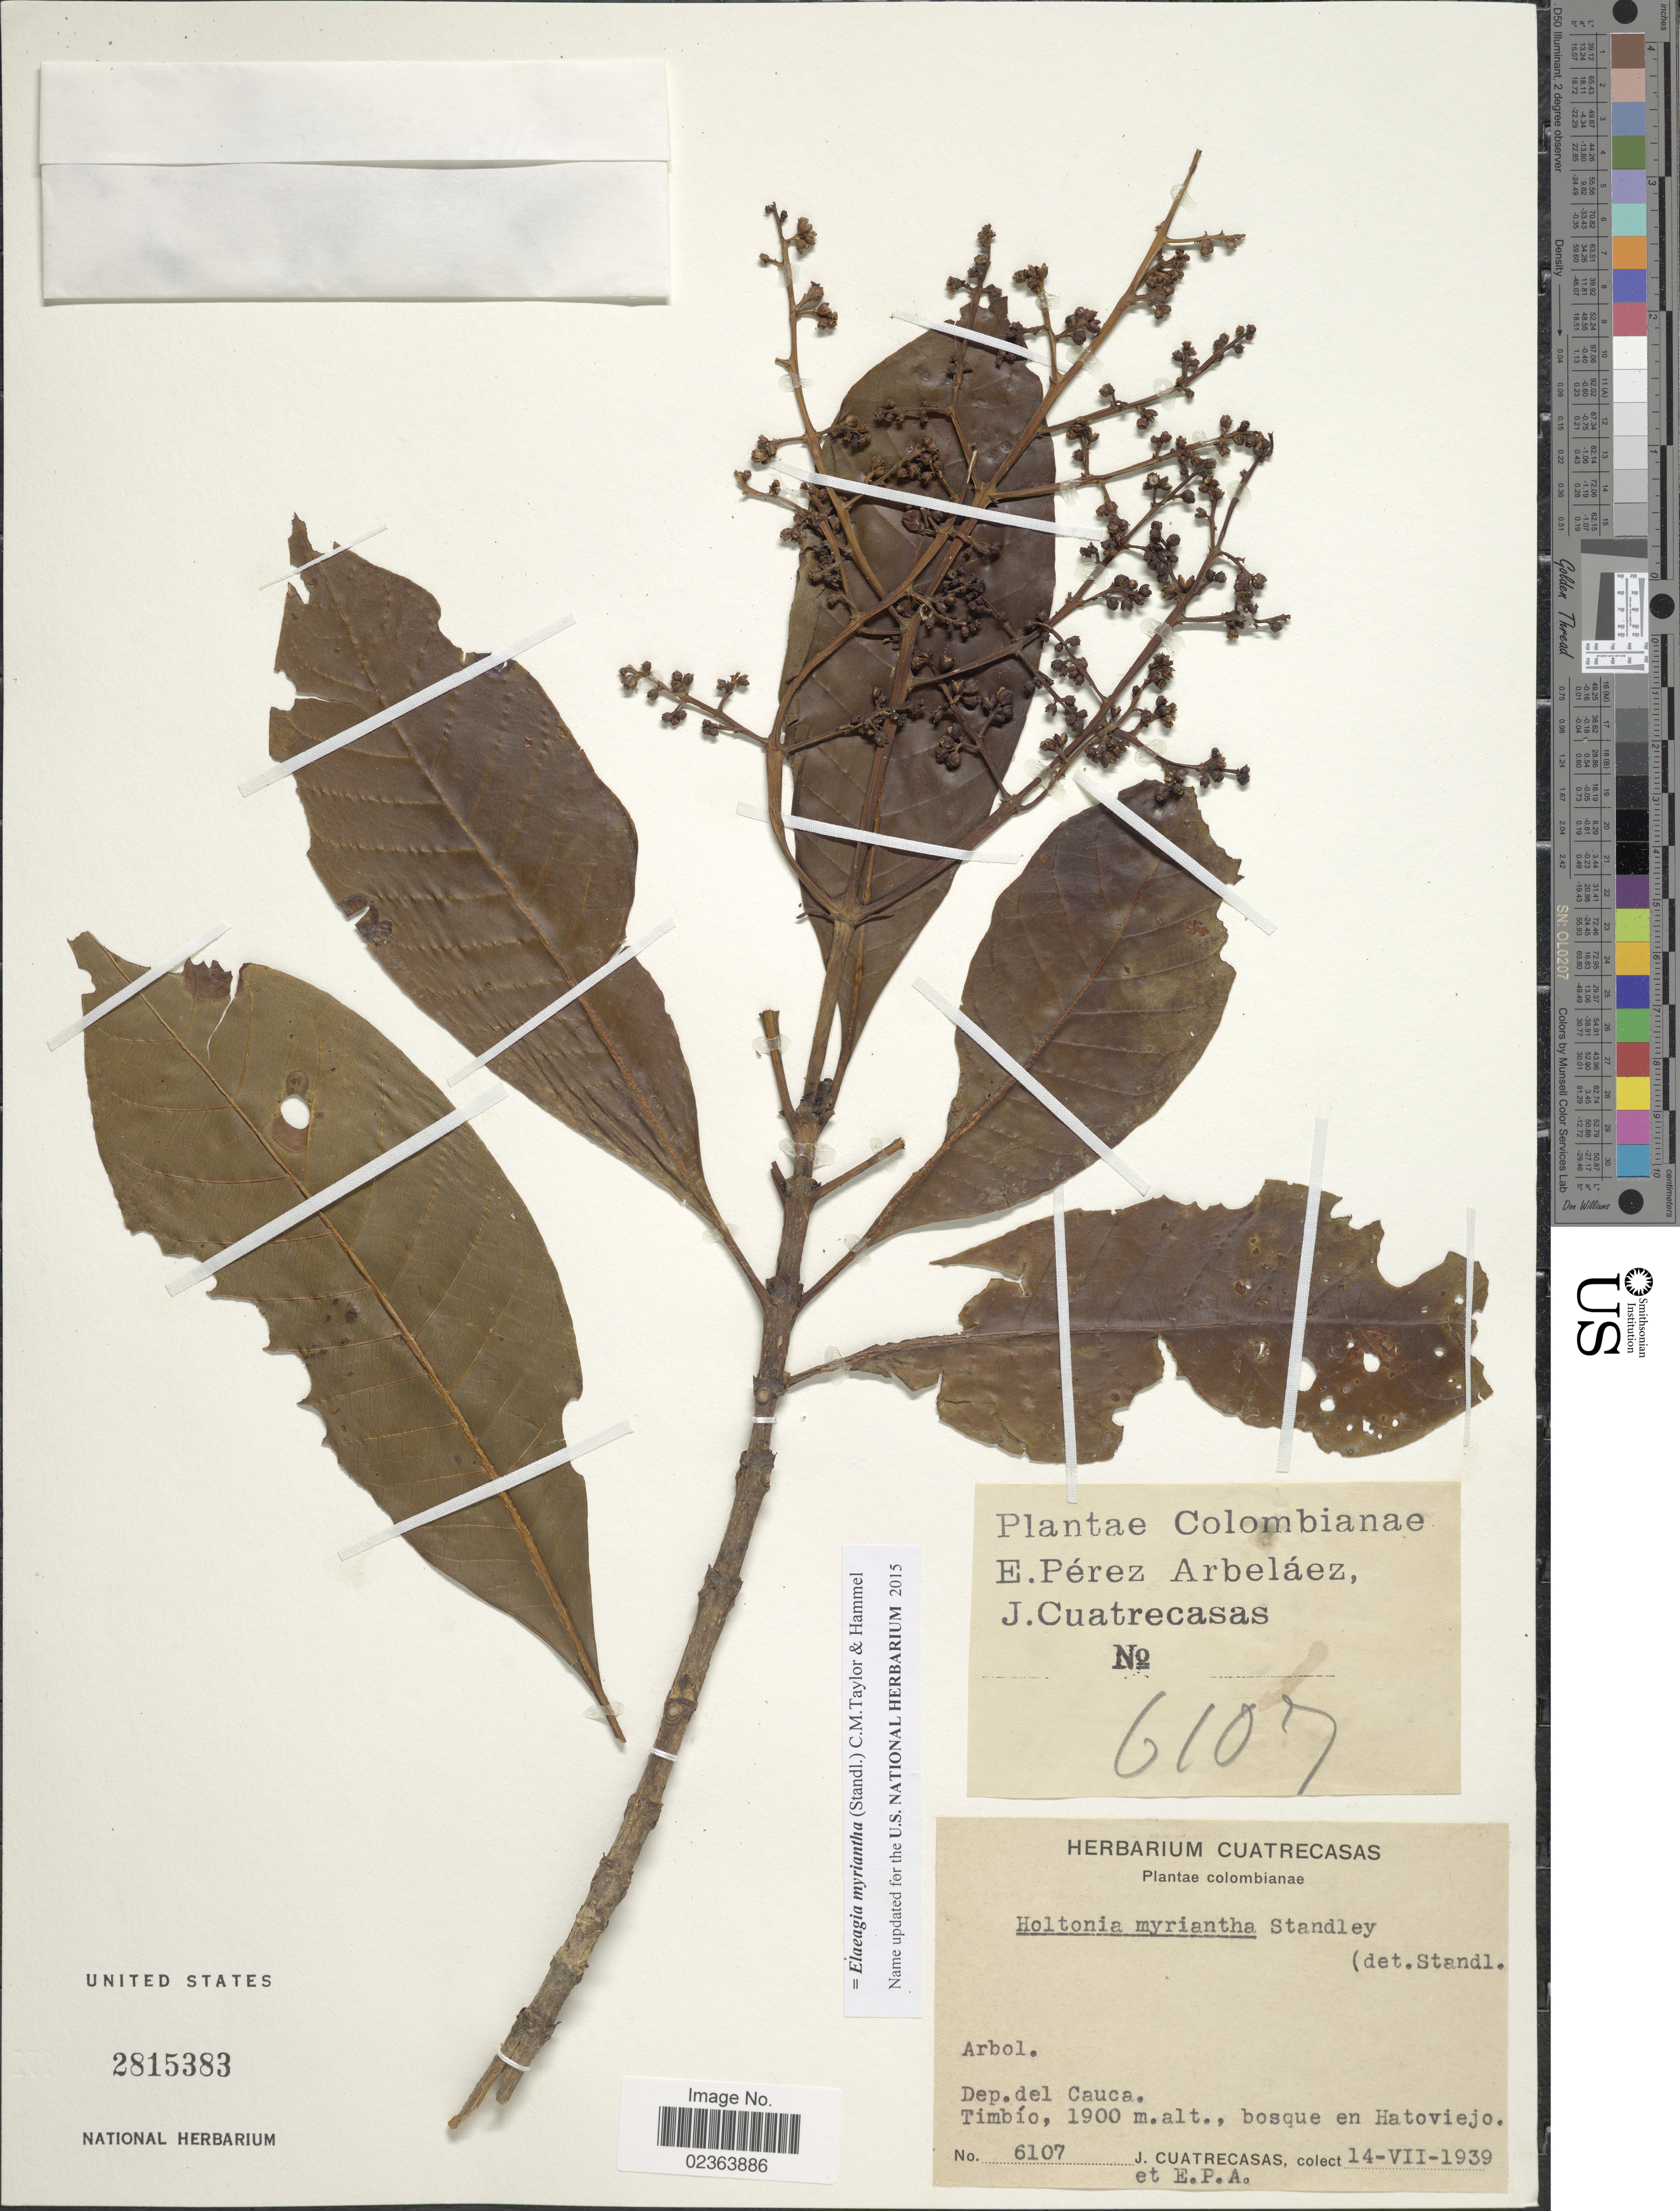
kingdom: Plantae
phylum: Tracheophyta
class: Magnoliopsida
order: Gentianales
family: Rubiaceae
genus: Elaeagia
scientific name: Elaeagia myriantha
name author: (Standl.) C.M. Taylor & Hammel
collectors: J. Cuatrecasas & E. Pérez Arbeláez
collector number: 6107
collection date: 1939-07-14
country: Colombia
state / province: Cauca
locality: Dep. del Cauca, Timbio, bosque en Hatoviejo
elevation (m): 1900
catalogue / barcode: US 2815383